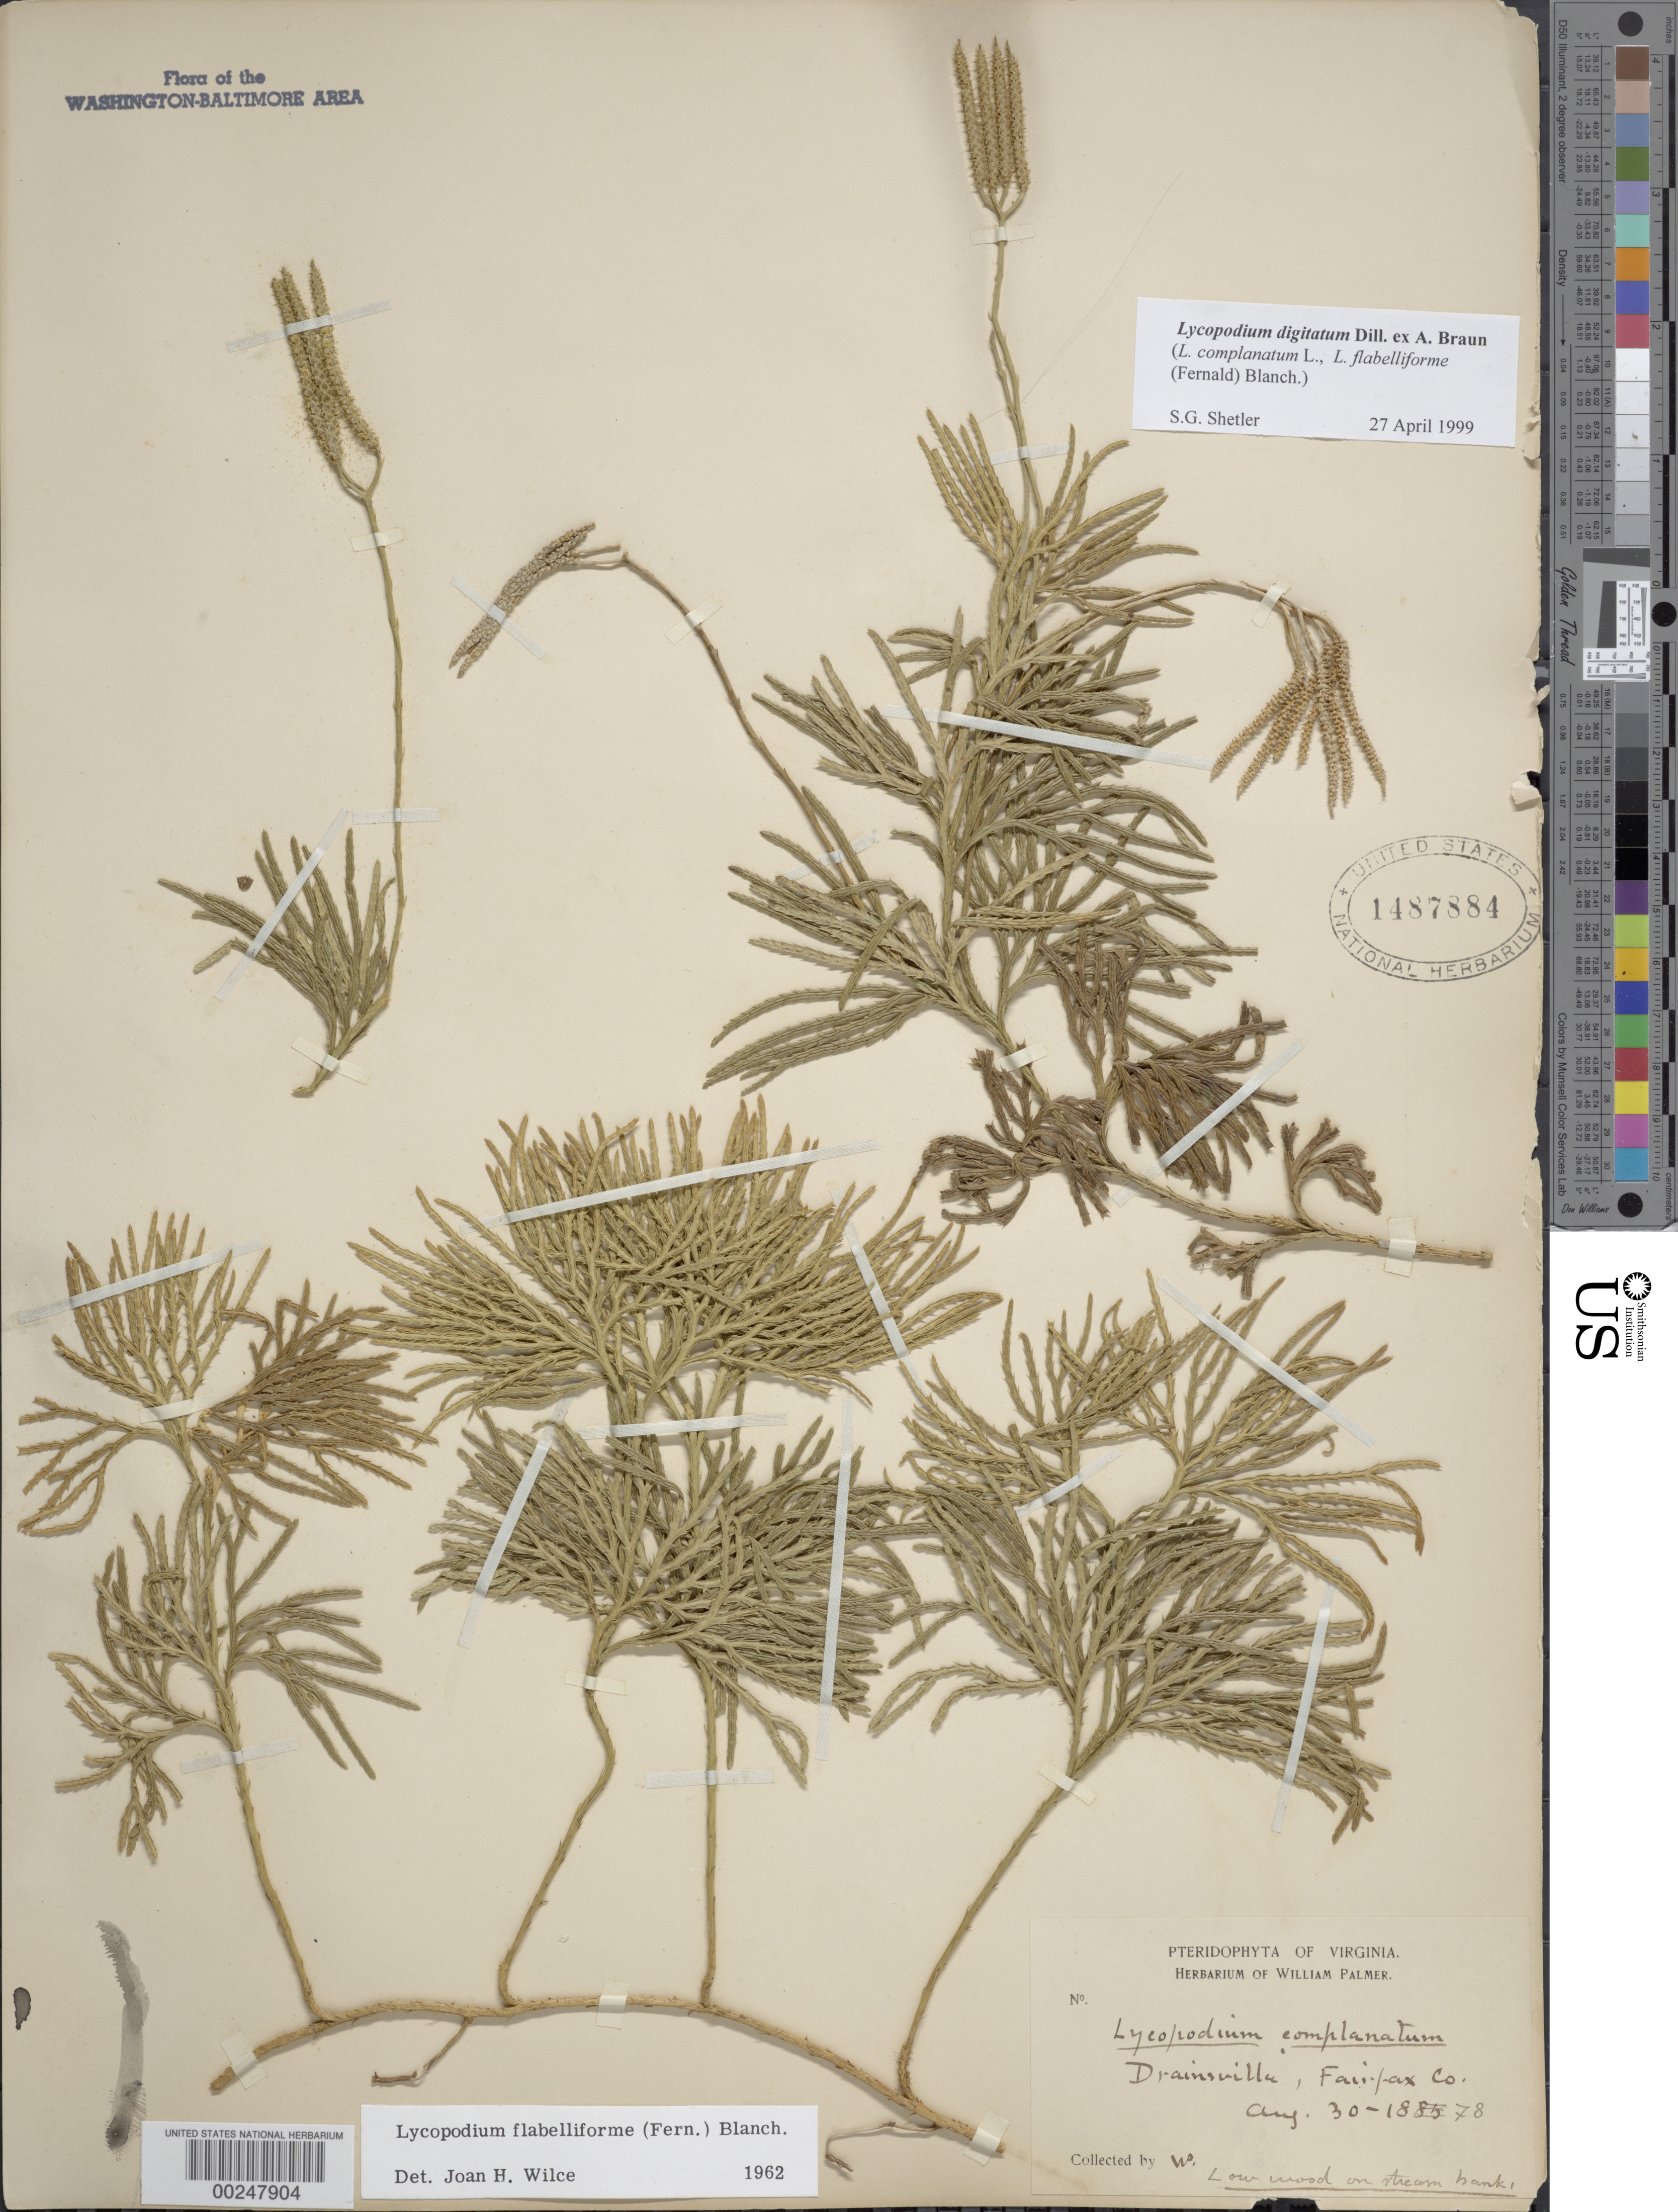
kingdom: Plantae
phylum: Tracheophyta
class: Lycopodiopsida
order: Lycopodiales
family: Lycopodiaceae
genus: Diphasiastrum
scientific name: Diphasiastrum digitatum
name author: (Dill. ex A. Braun) Holub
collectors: W. Palmer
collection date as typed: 30 Aug 1878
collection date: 1878-08-30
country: United States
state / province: Virginia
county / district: Fairfax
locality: Dranesville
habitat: Low woods on stream bank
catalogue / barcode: US 1487884